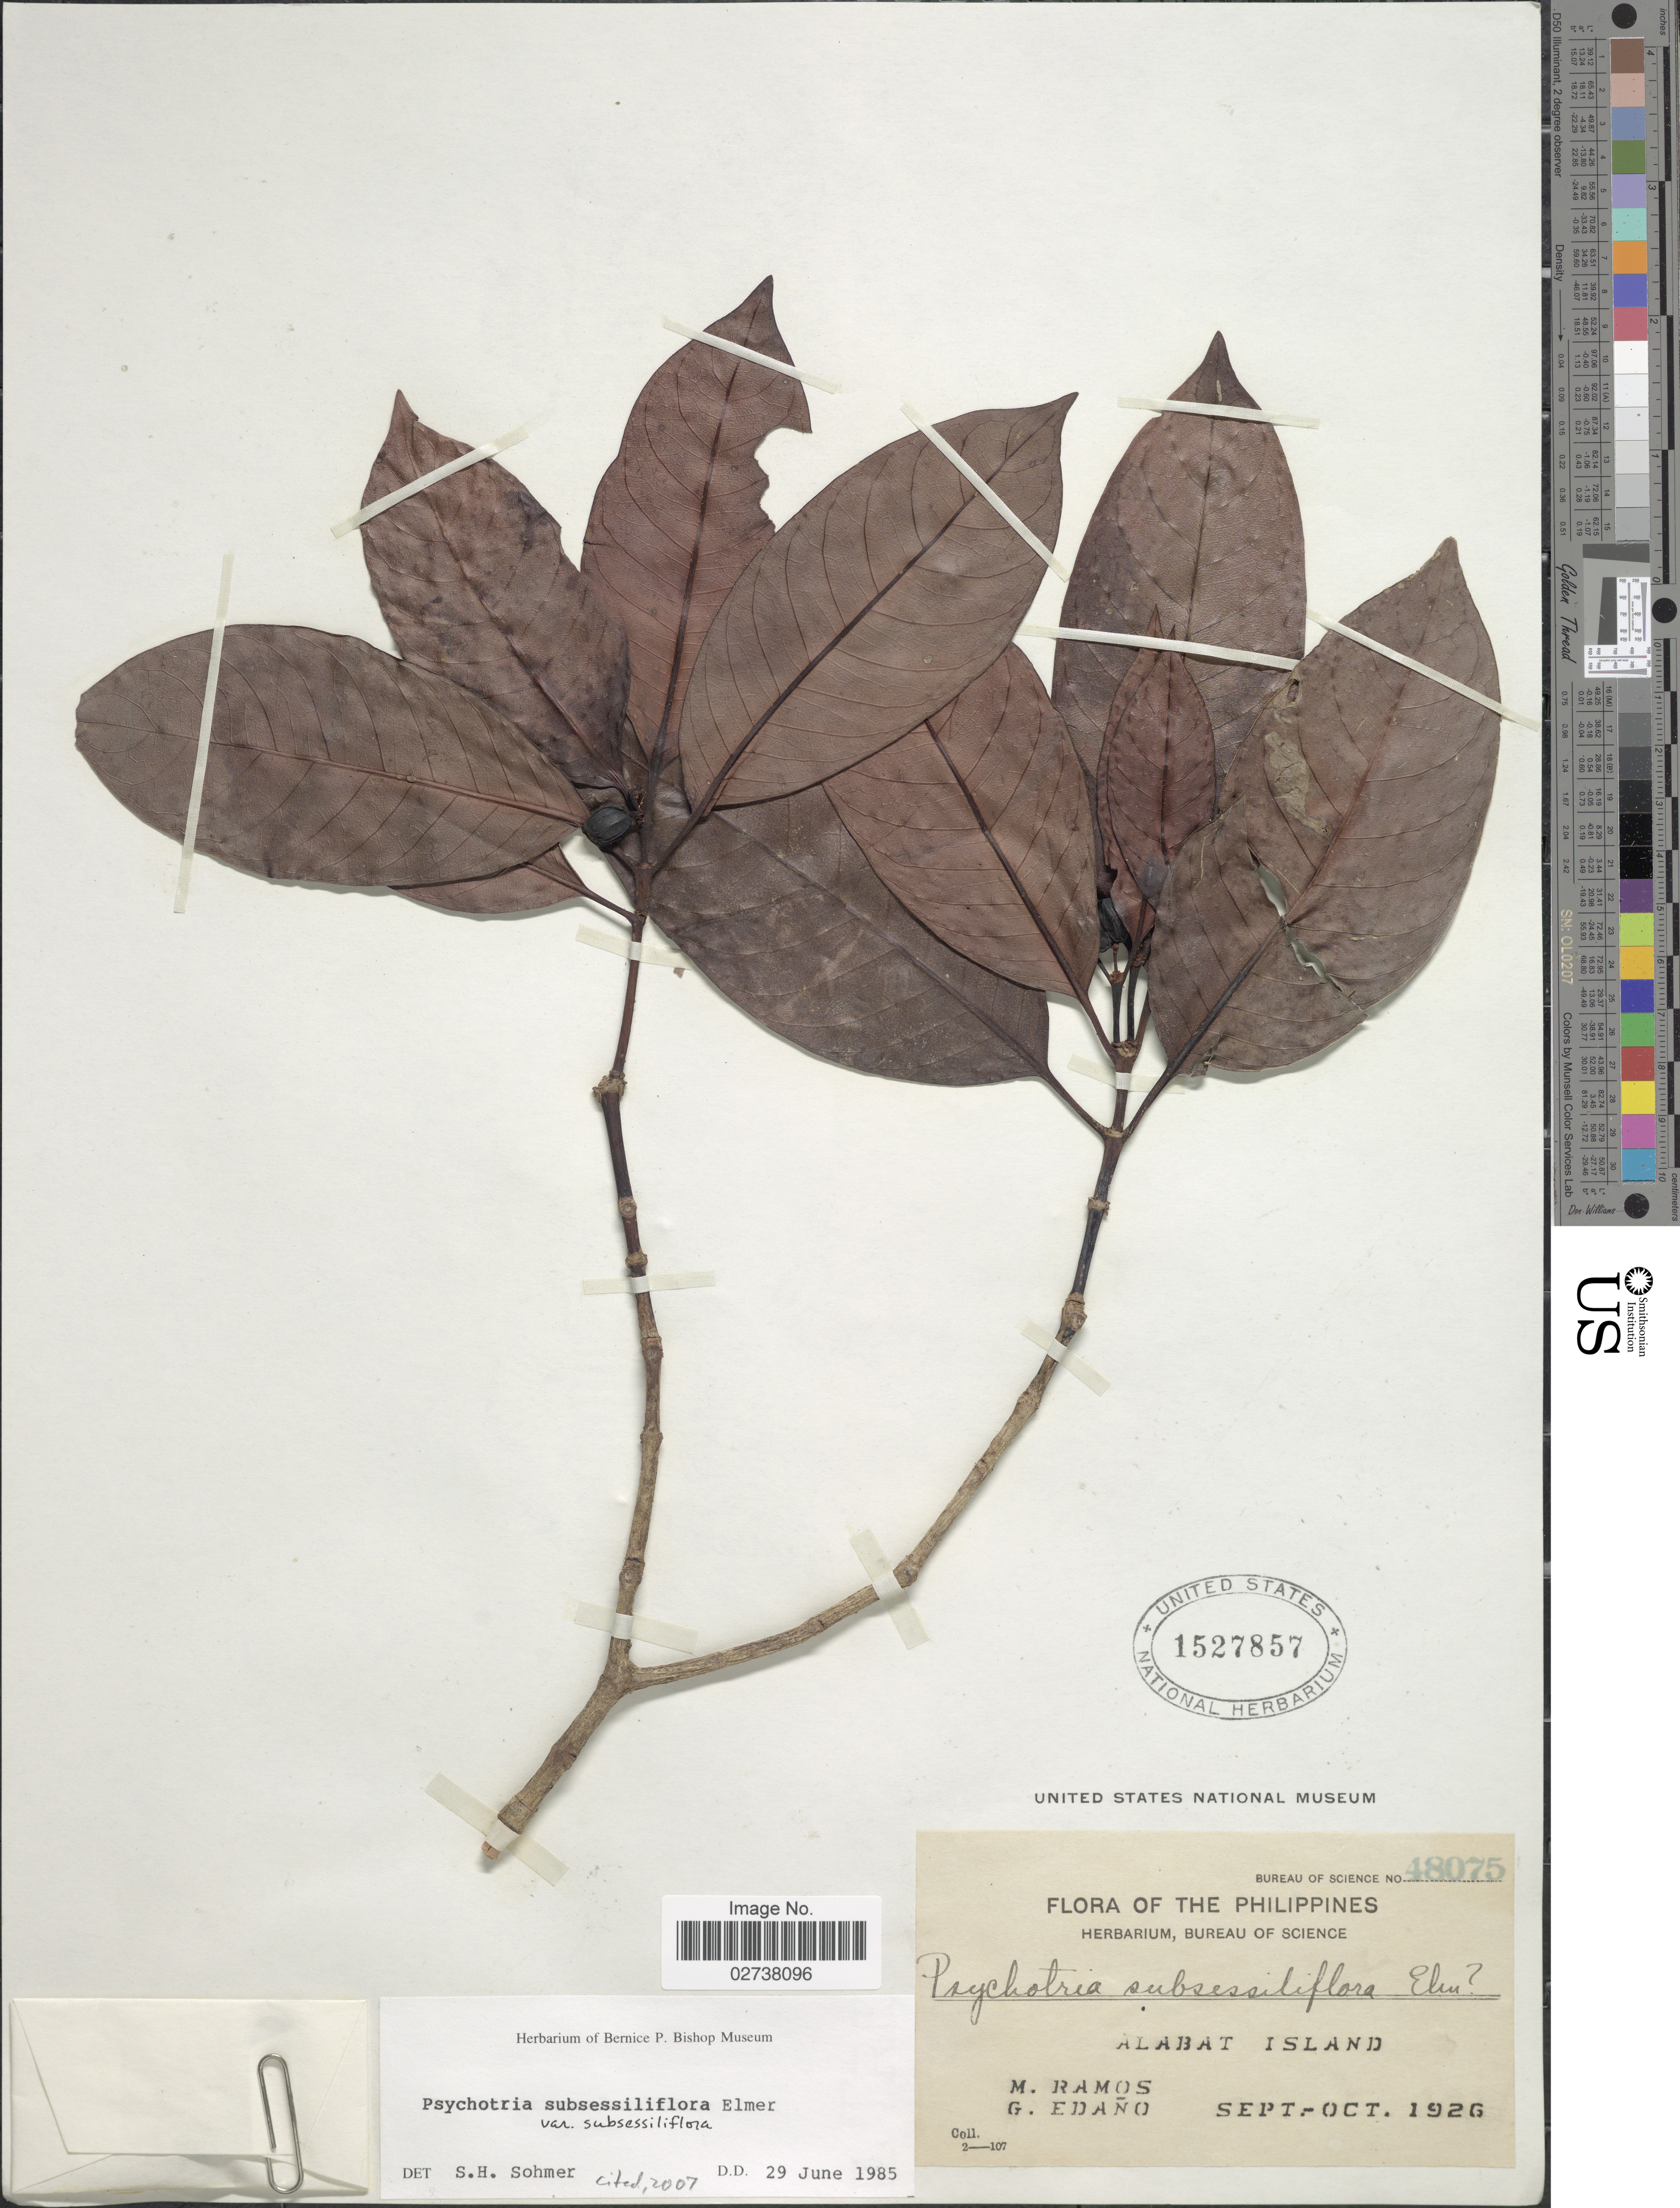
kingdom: Plantae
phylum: Tracheophyta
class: Magnoliopsida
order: Gentianales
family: Rubiaceae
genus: Psychotria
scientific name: Psychotria subsessiliflora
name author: Elmer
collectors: M. Ramos & G. Edaño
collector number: Bureau of Science 48075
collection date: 1926-09/1926-10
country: Philippines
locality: Alabat Island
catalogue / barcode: US 1527857